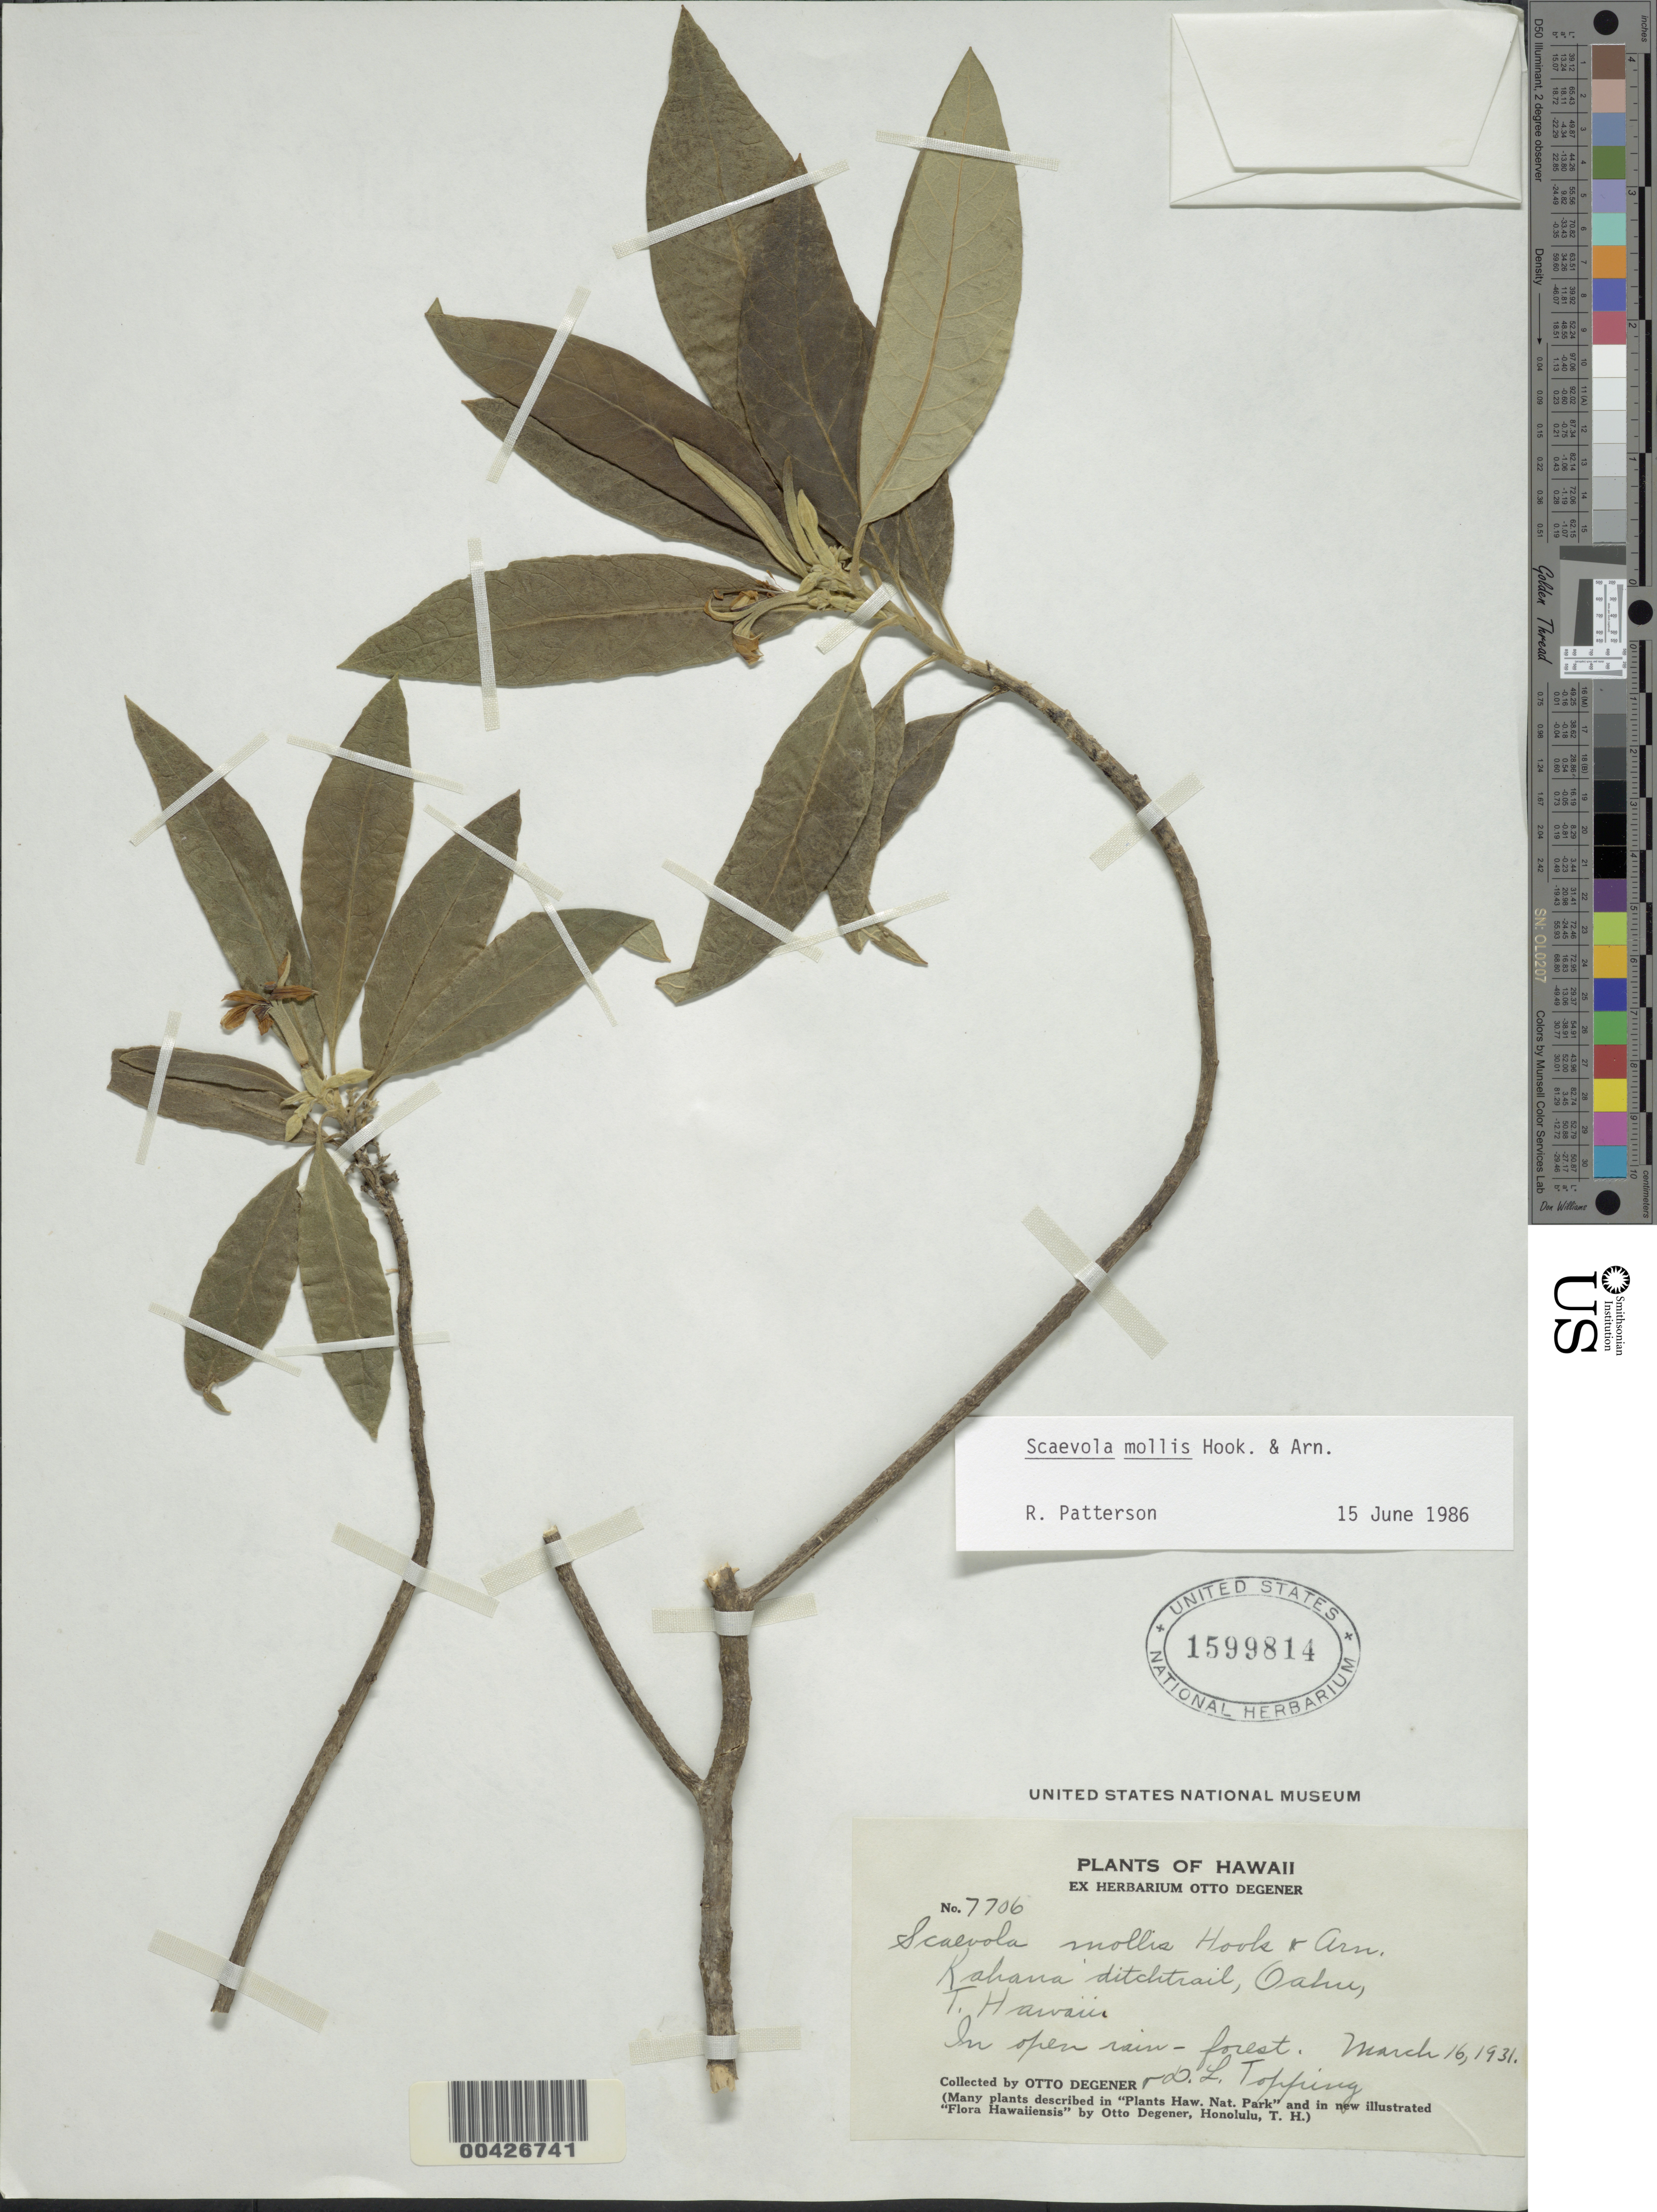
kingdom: Plantae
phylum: Tracheophyta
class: Magnoliopsida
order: Asterales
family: Goodeniaceae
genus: Scaevola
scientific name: Scaevola mollis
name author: Hook. & Arn.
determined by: Patterson, R.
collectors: O. Degener & D. L. Topping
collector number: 7706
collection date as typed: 16 Mar 1931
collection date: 1931-03-16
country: United States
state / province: Hawaii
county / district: Honolulu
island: Oahu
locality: Kahana ditch trail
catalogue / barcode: US 1599814